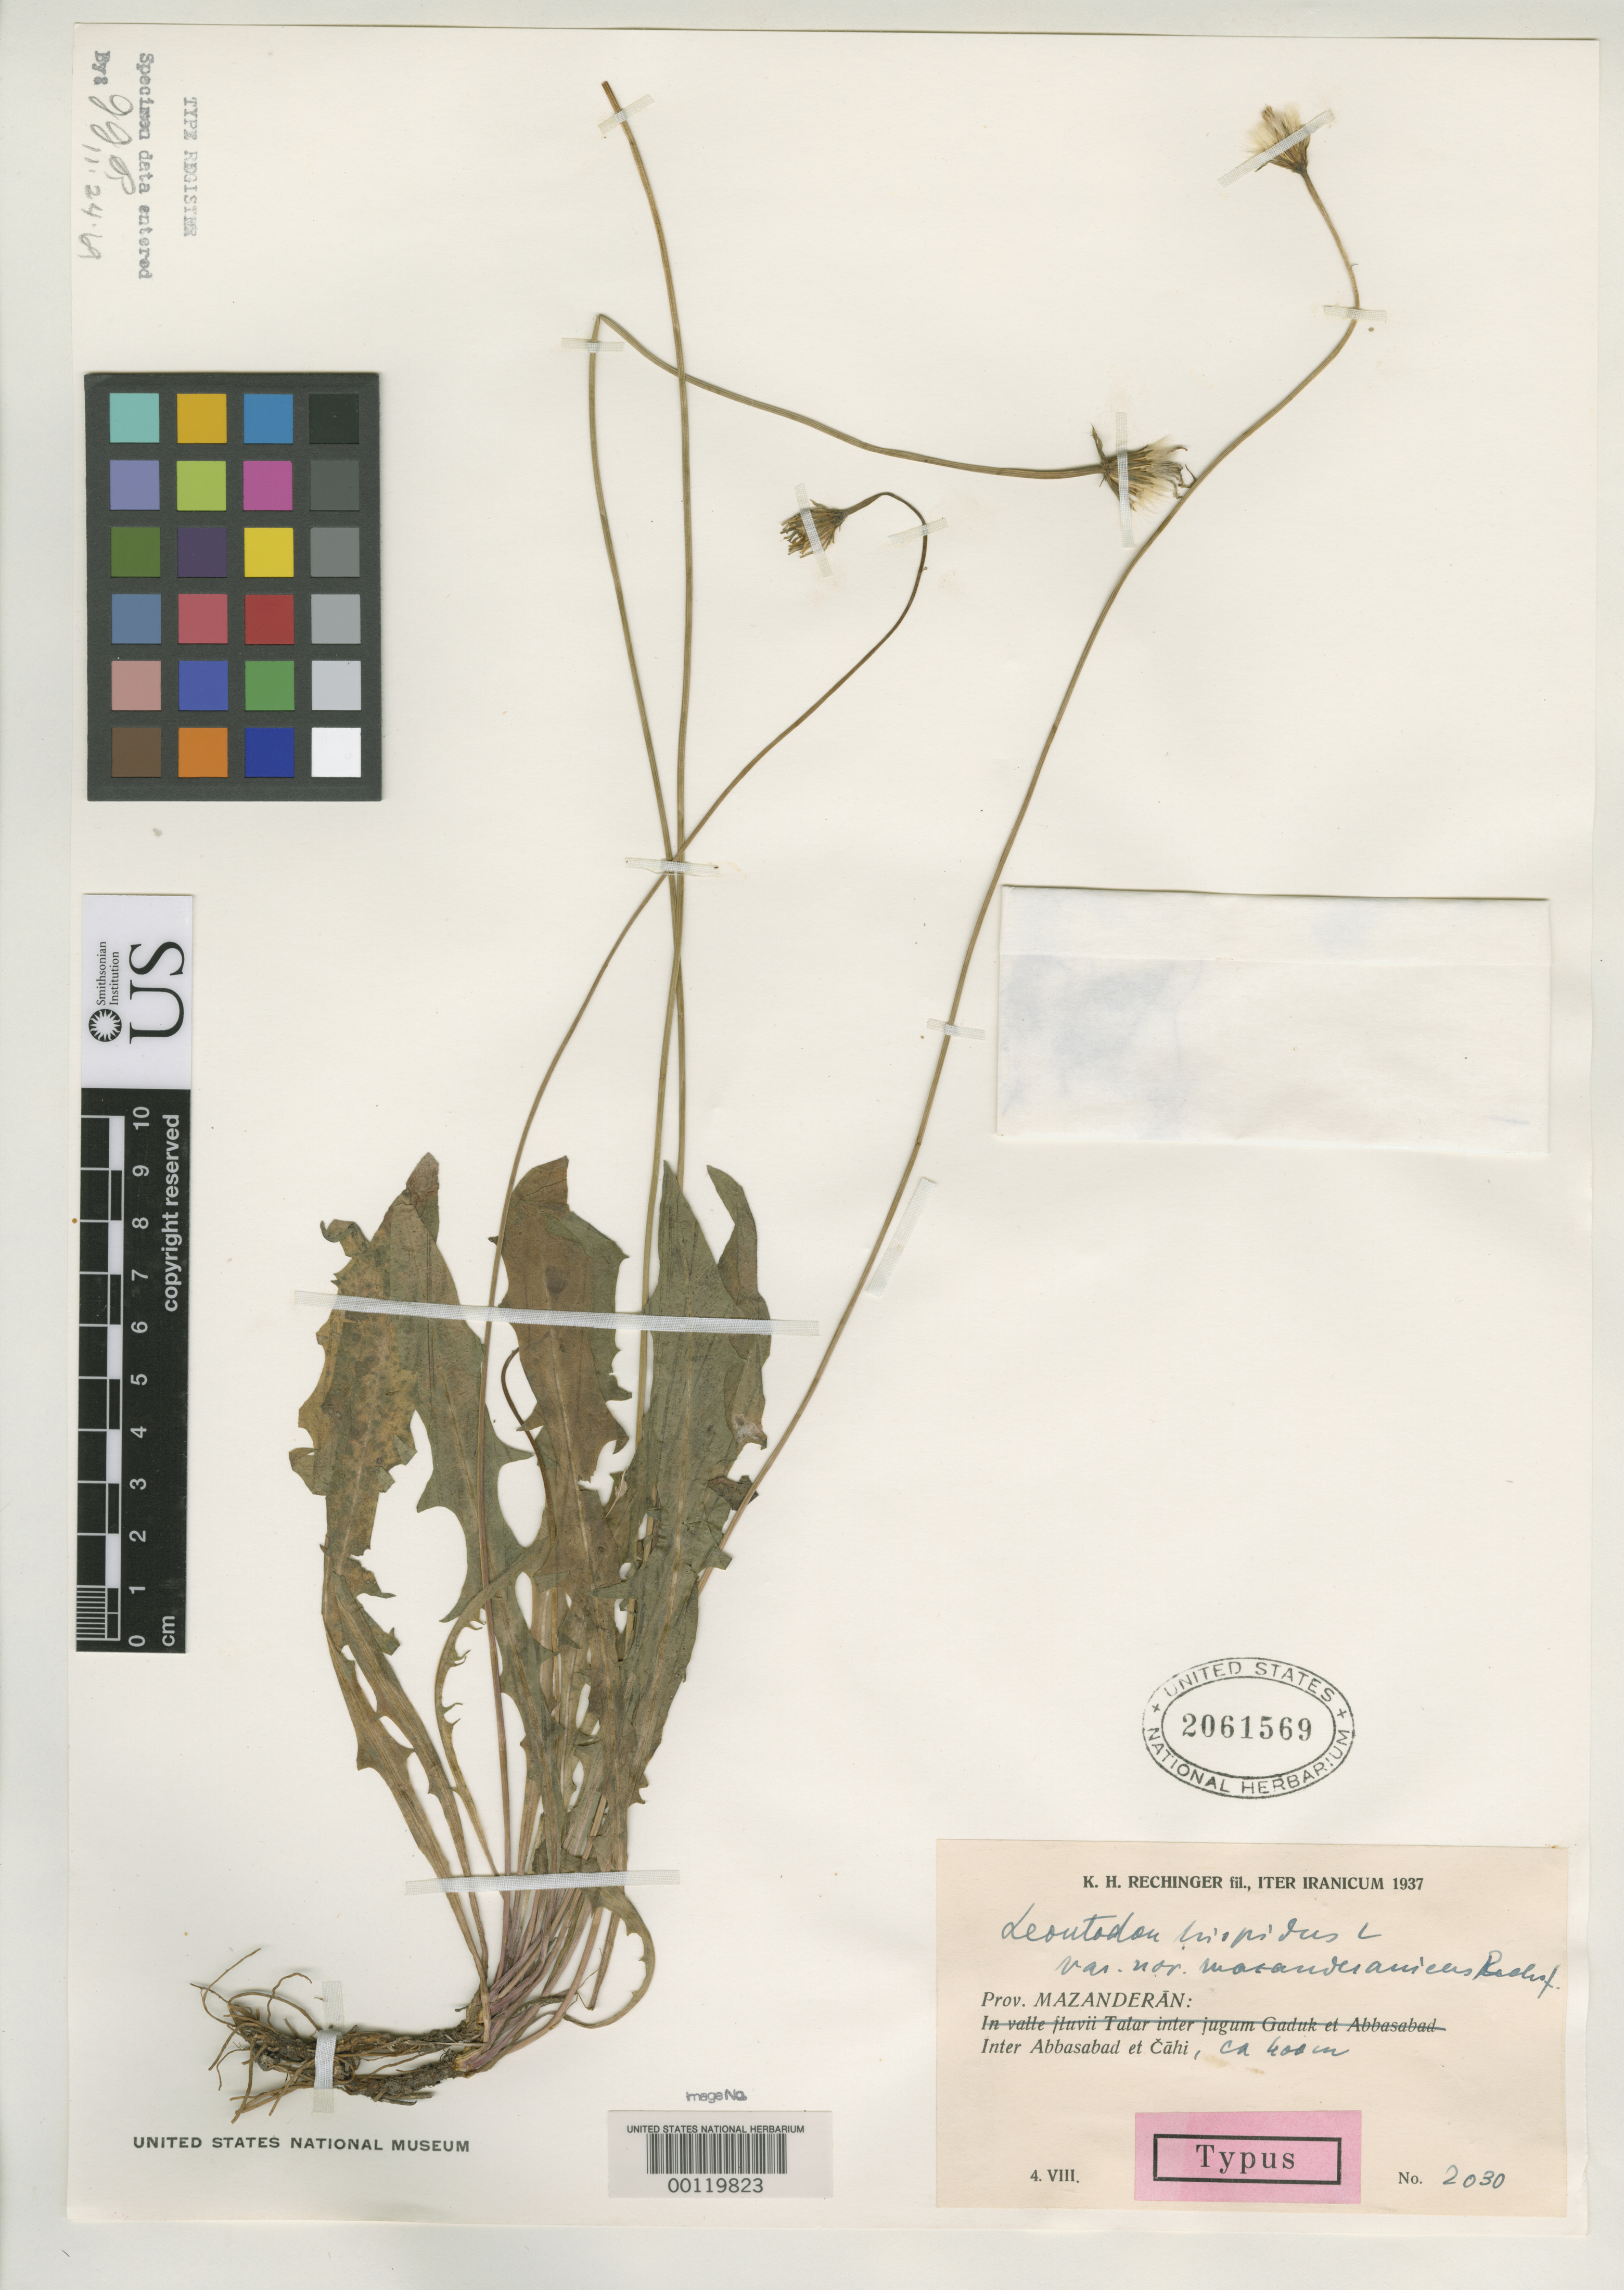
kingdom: Plantae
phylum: Tracheophyta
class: Magnoliopsida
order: Asterales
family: Asteraceae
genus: Leontodon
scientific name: Leontodon hispidus var. mazanderanicus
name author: Rech. f.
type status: Isotype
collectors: K. H. Rechinger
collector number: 2030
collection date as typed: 04 Aug 1937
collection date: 1937-08-04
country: Iran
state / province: Mazandaran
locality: Between Abbasabad and Cahi.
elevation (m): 400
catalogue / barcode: US 2061569